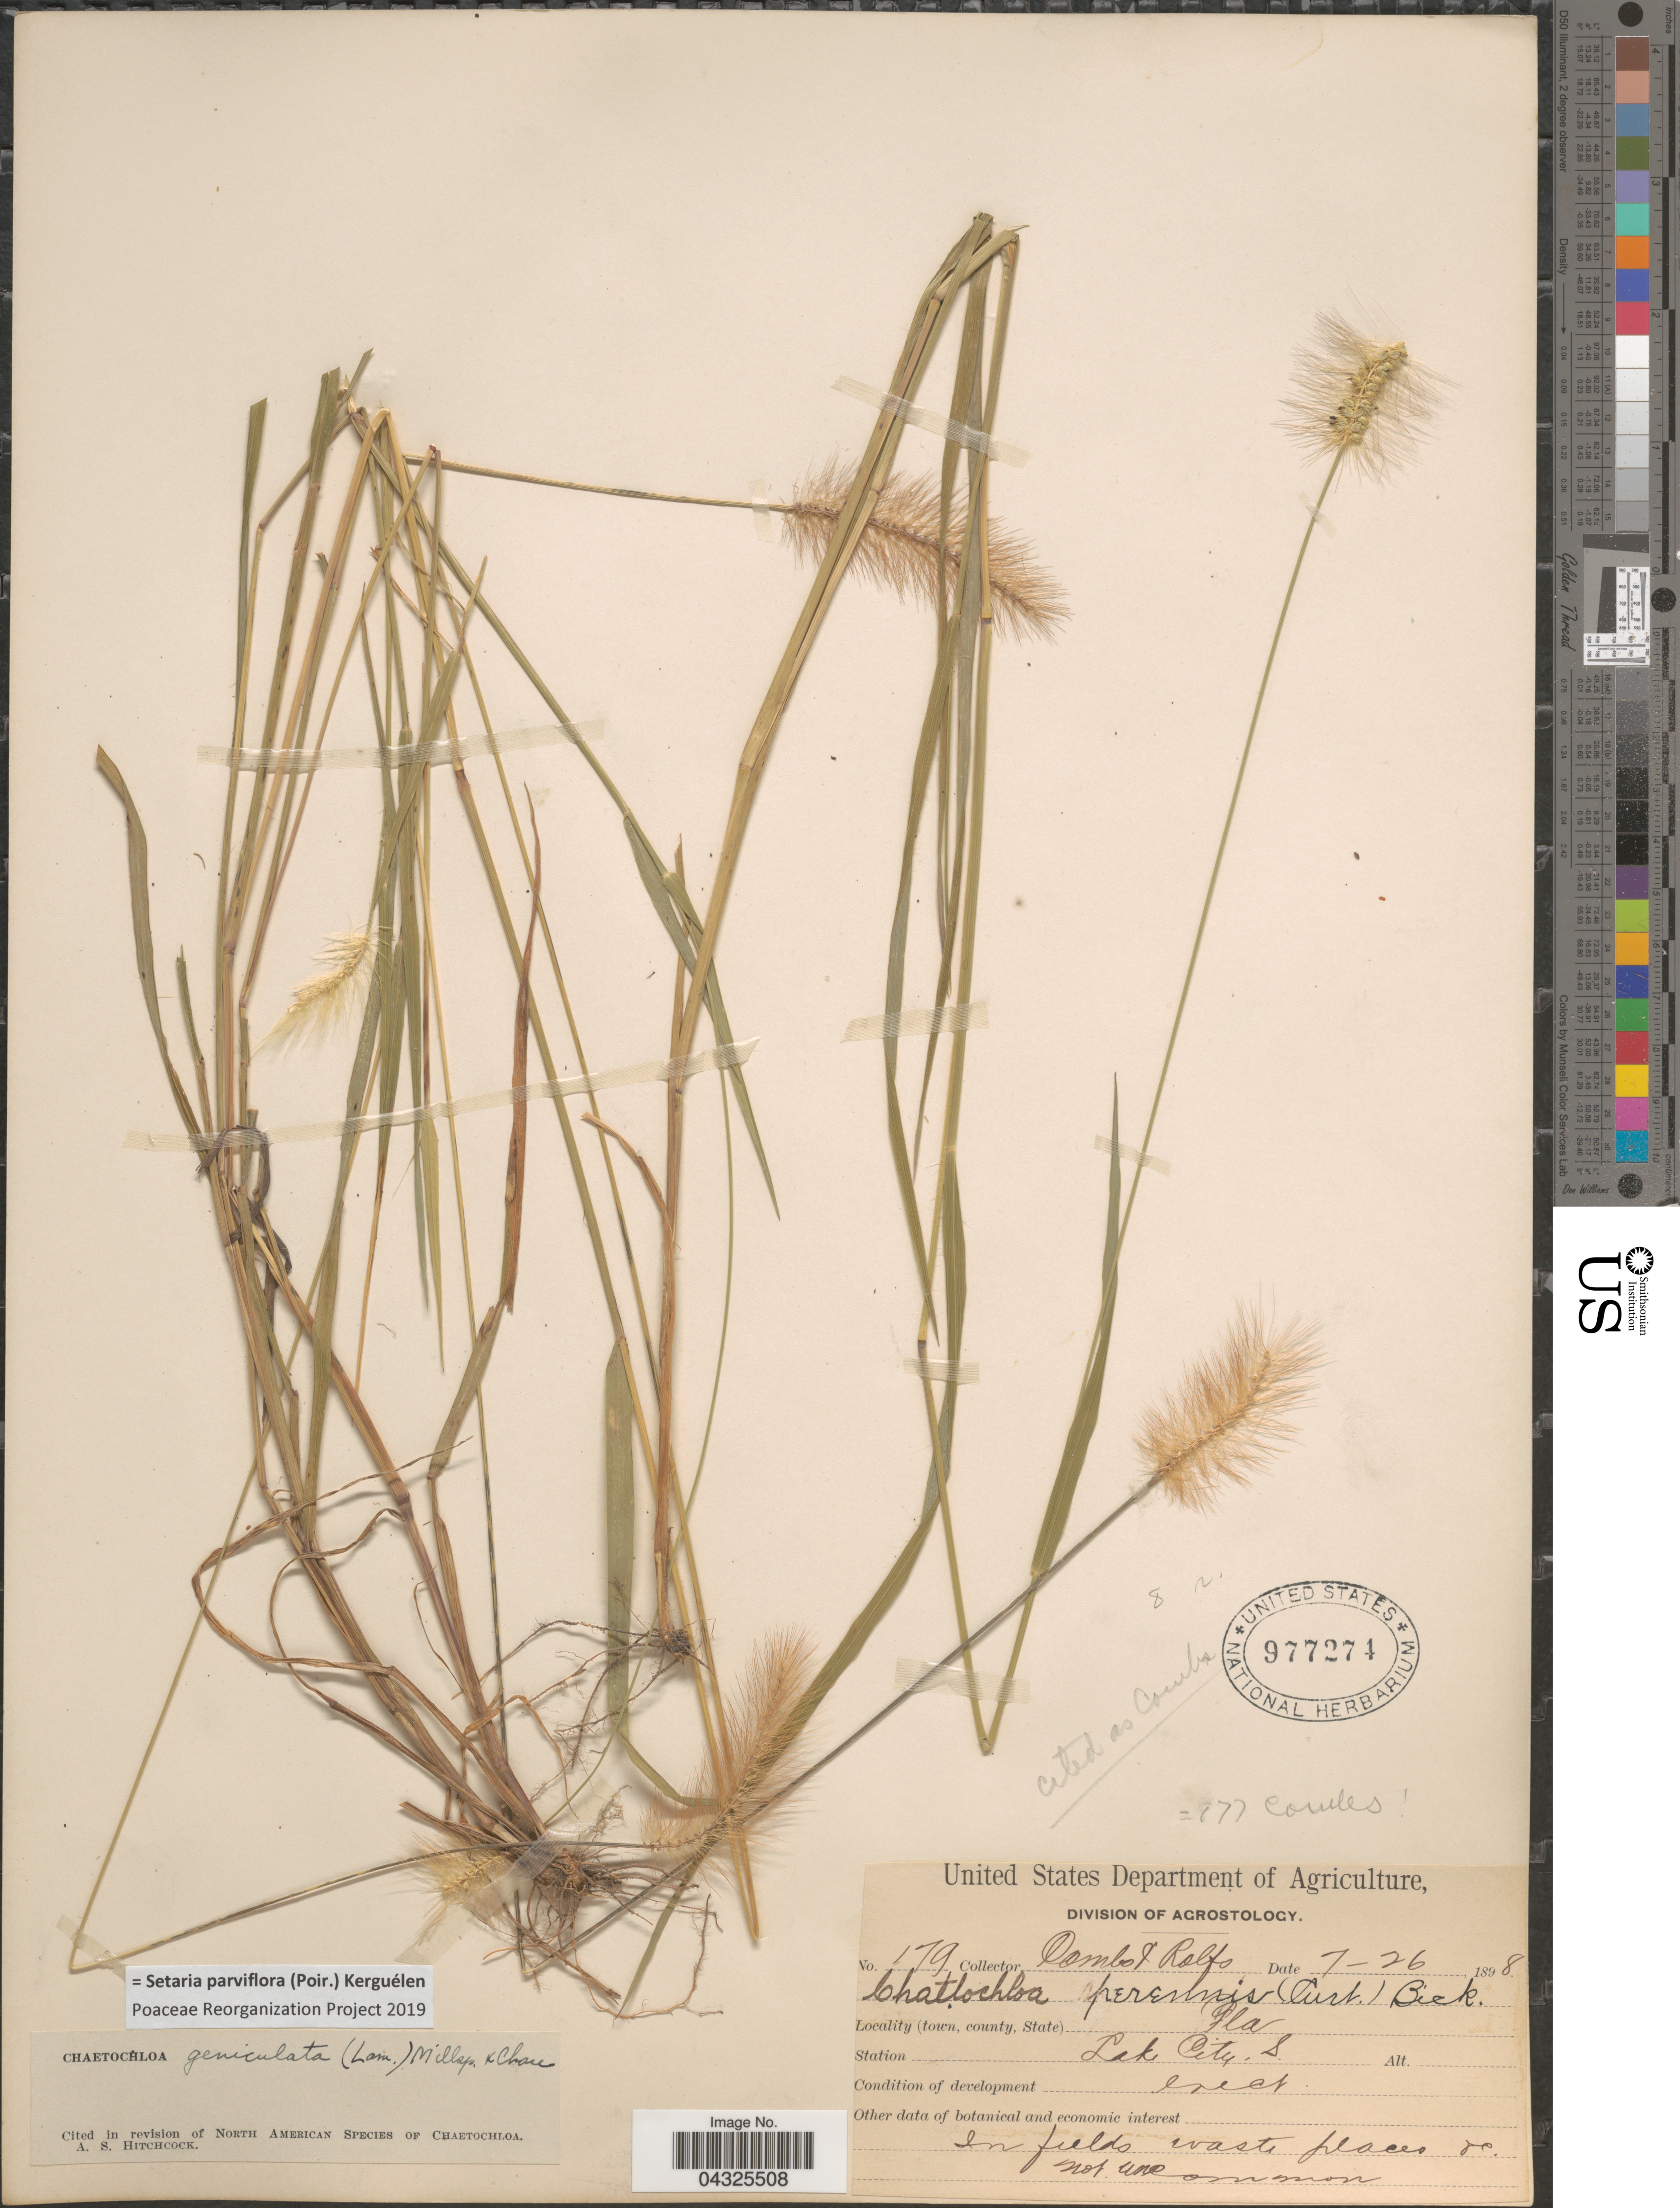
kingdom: Plantae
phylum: Tracheophyta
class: Liliopsida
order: Poales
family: Poaceae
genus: Setaria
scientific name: Setaria parviflora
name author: (Poir.) Kerguélen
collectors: -. Combs & Rolfs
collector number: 179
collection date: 1898-07-26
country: United States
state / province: Florida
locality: Station Lake City S.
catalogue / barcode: US 977274